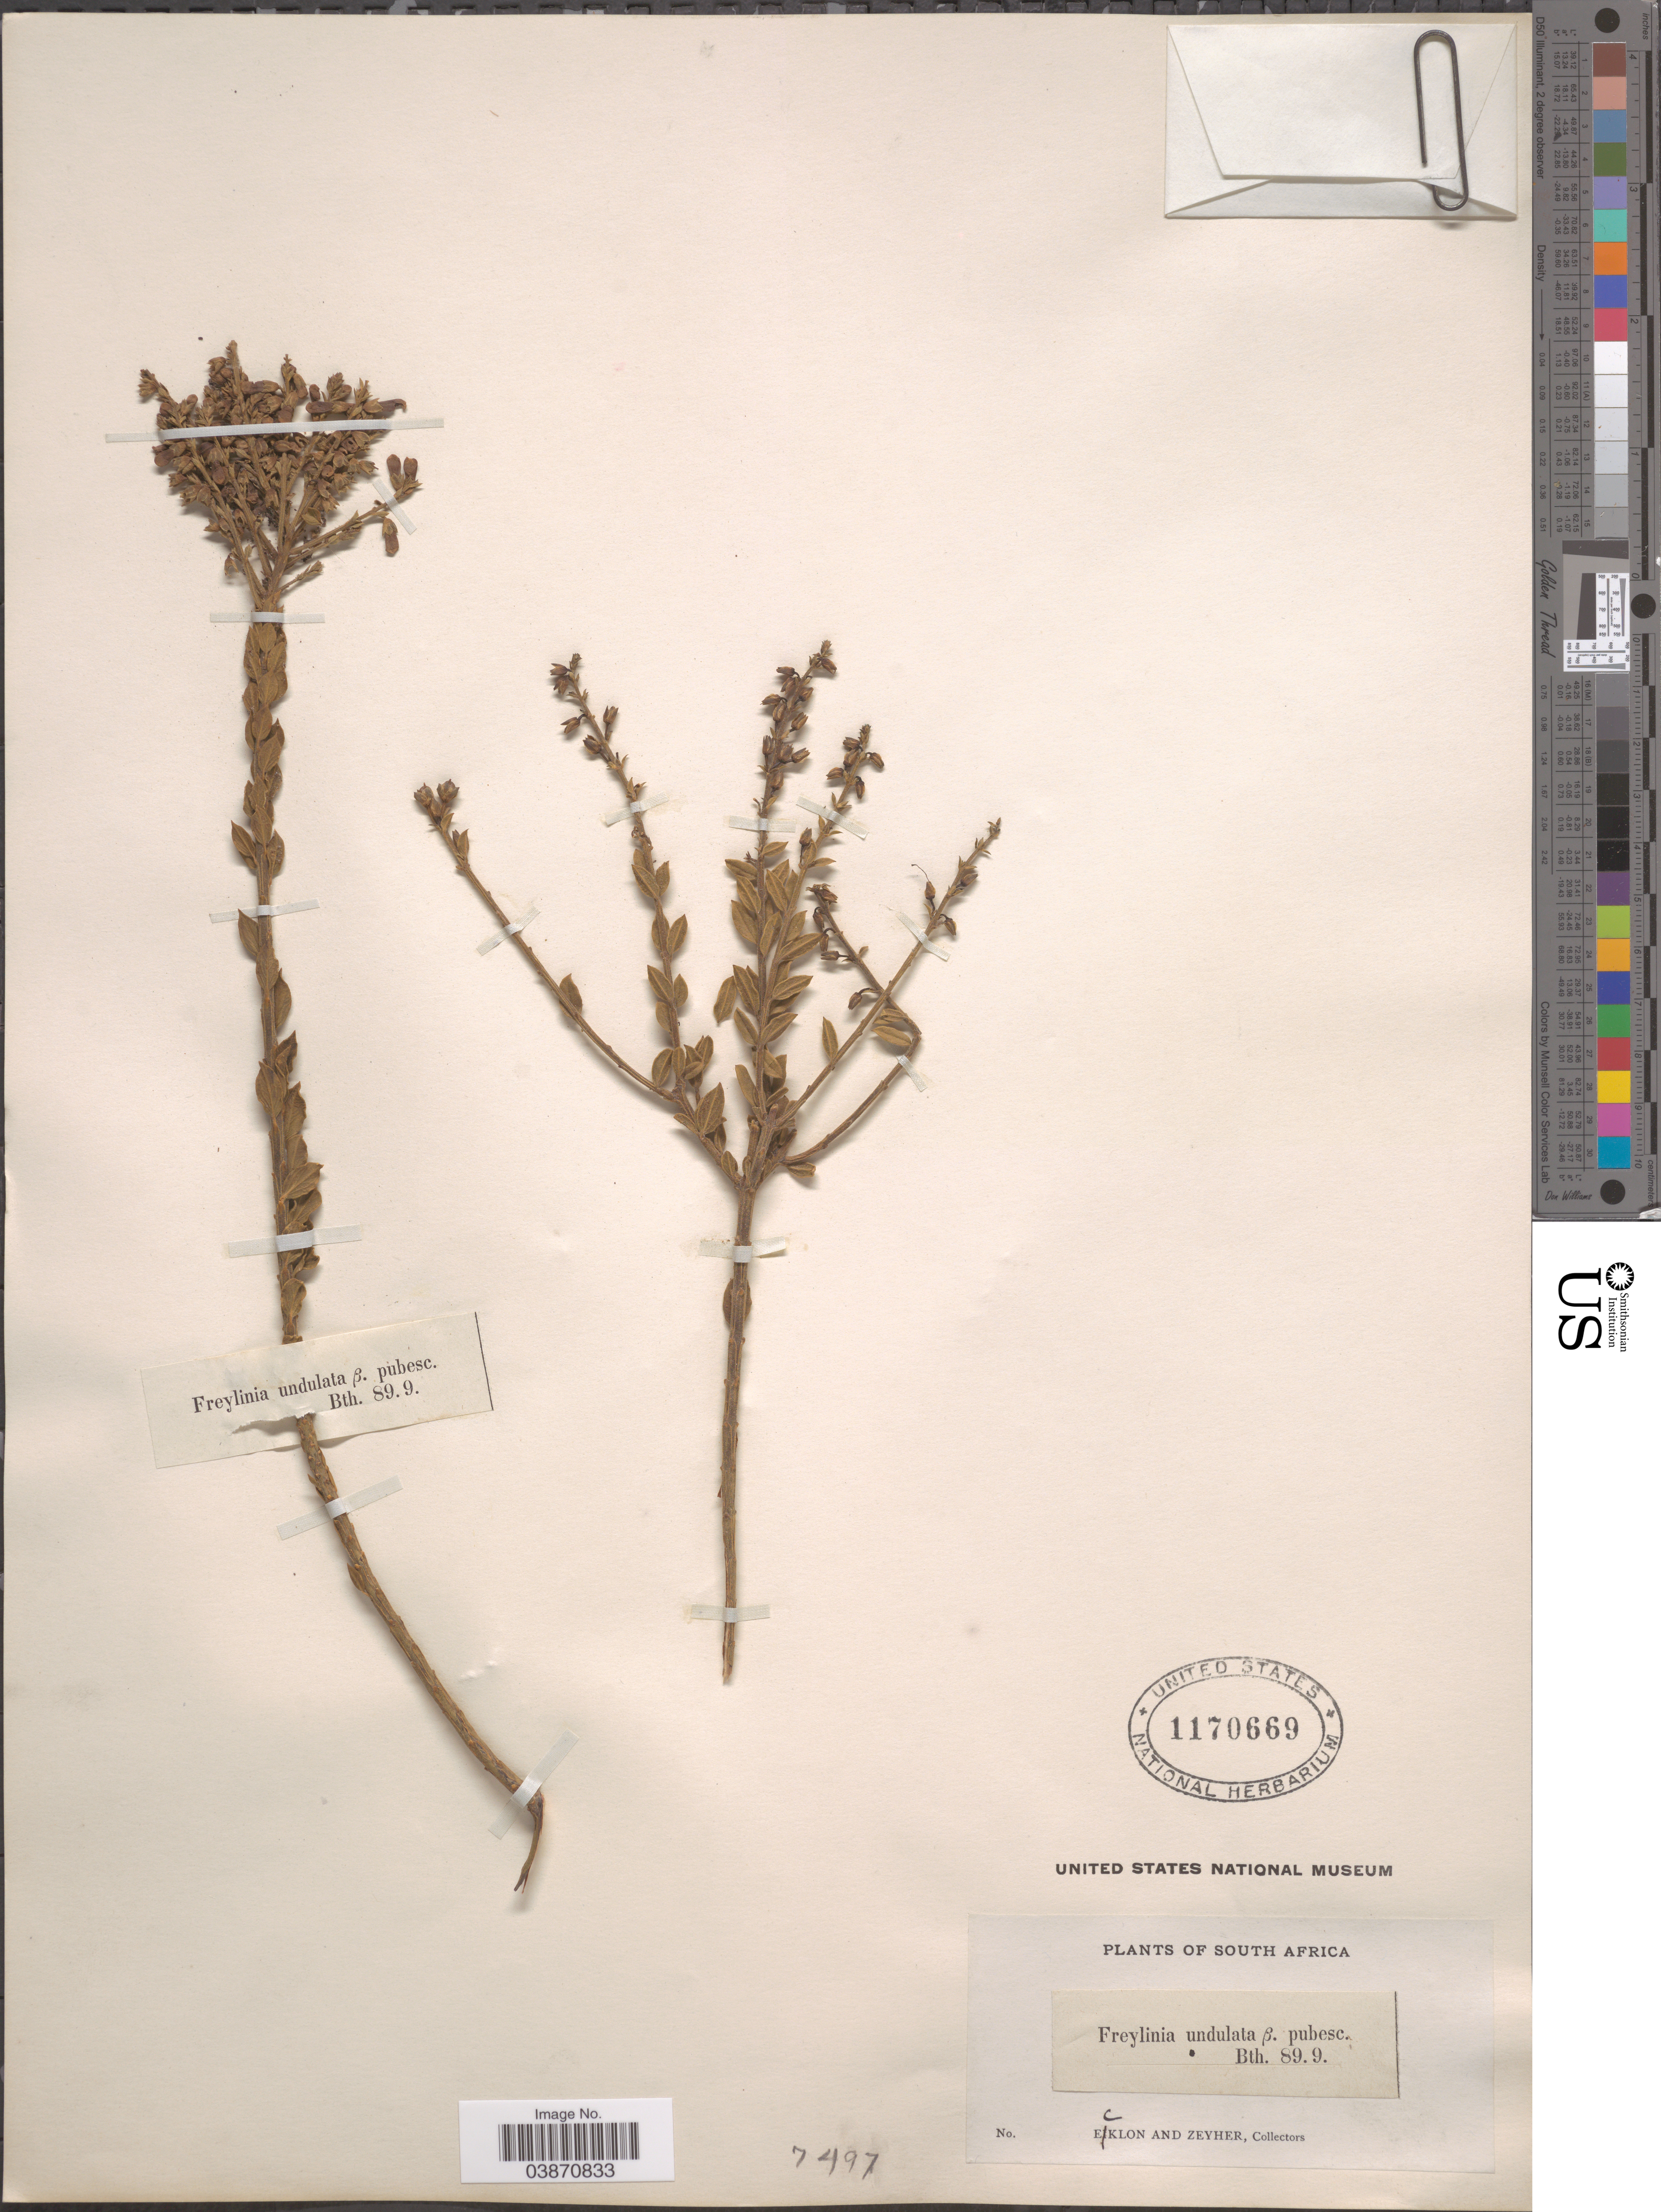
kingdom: Plantae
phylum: Tracheophyta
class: Magnoliopsida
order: Lamiales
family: Scrophulariaceae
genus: Freylinia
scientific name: Freylinia undulata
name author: (L.) Benth.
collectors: -. Ecklon & -. Zeyher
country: South Africa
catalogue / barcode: US 1170669